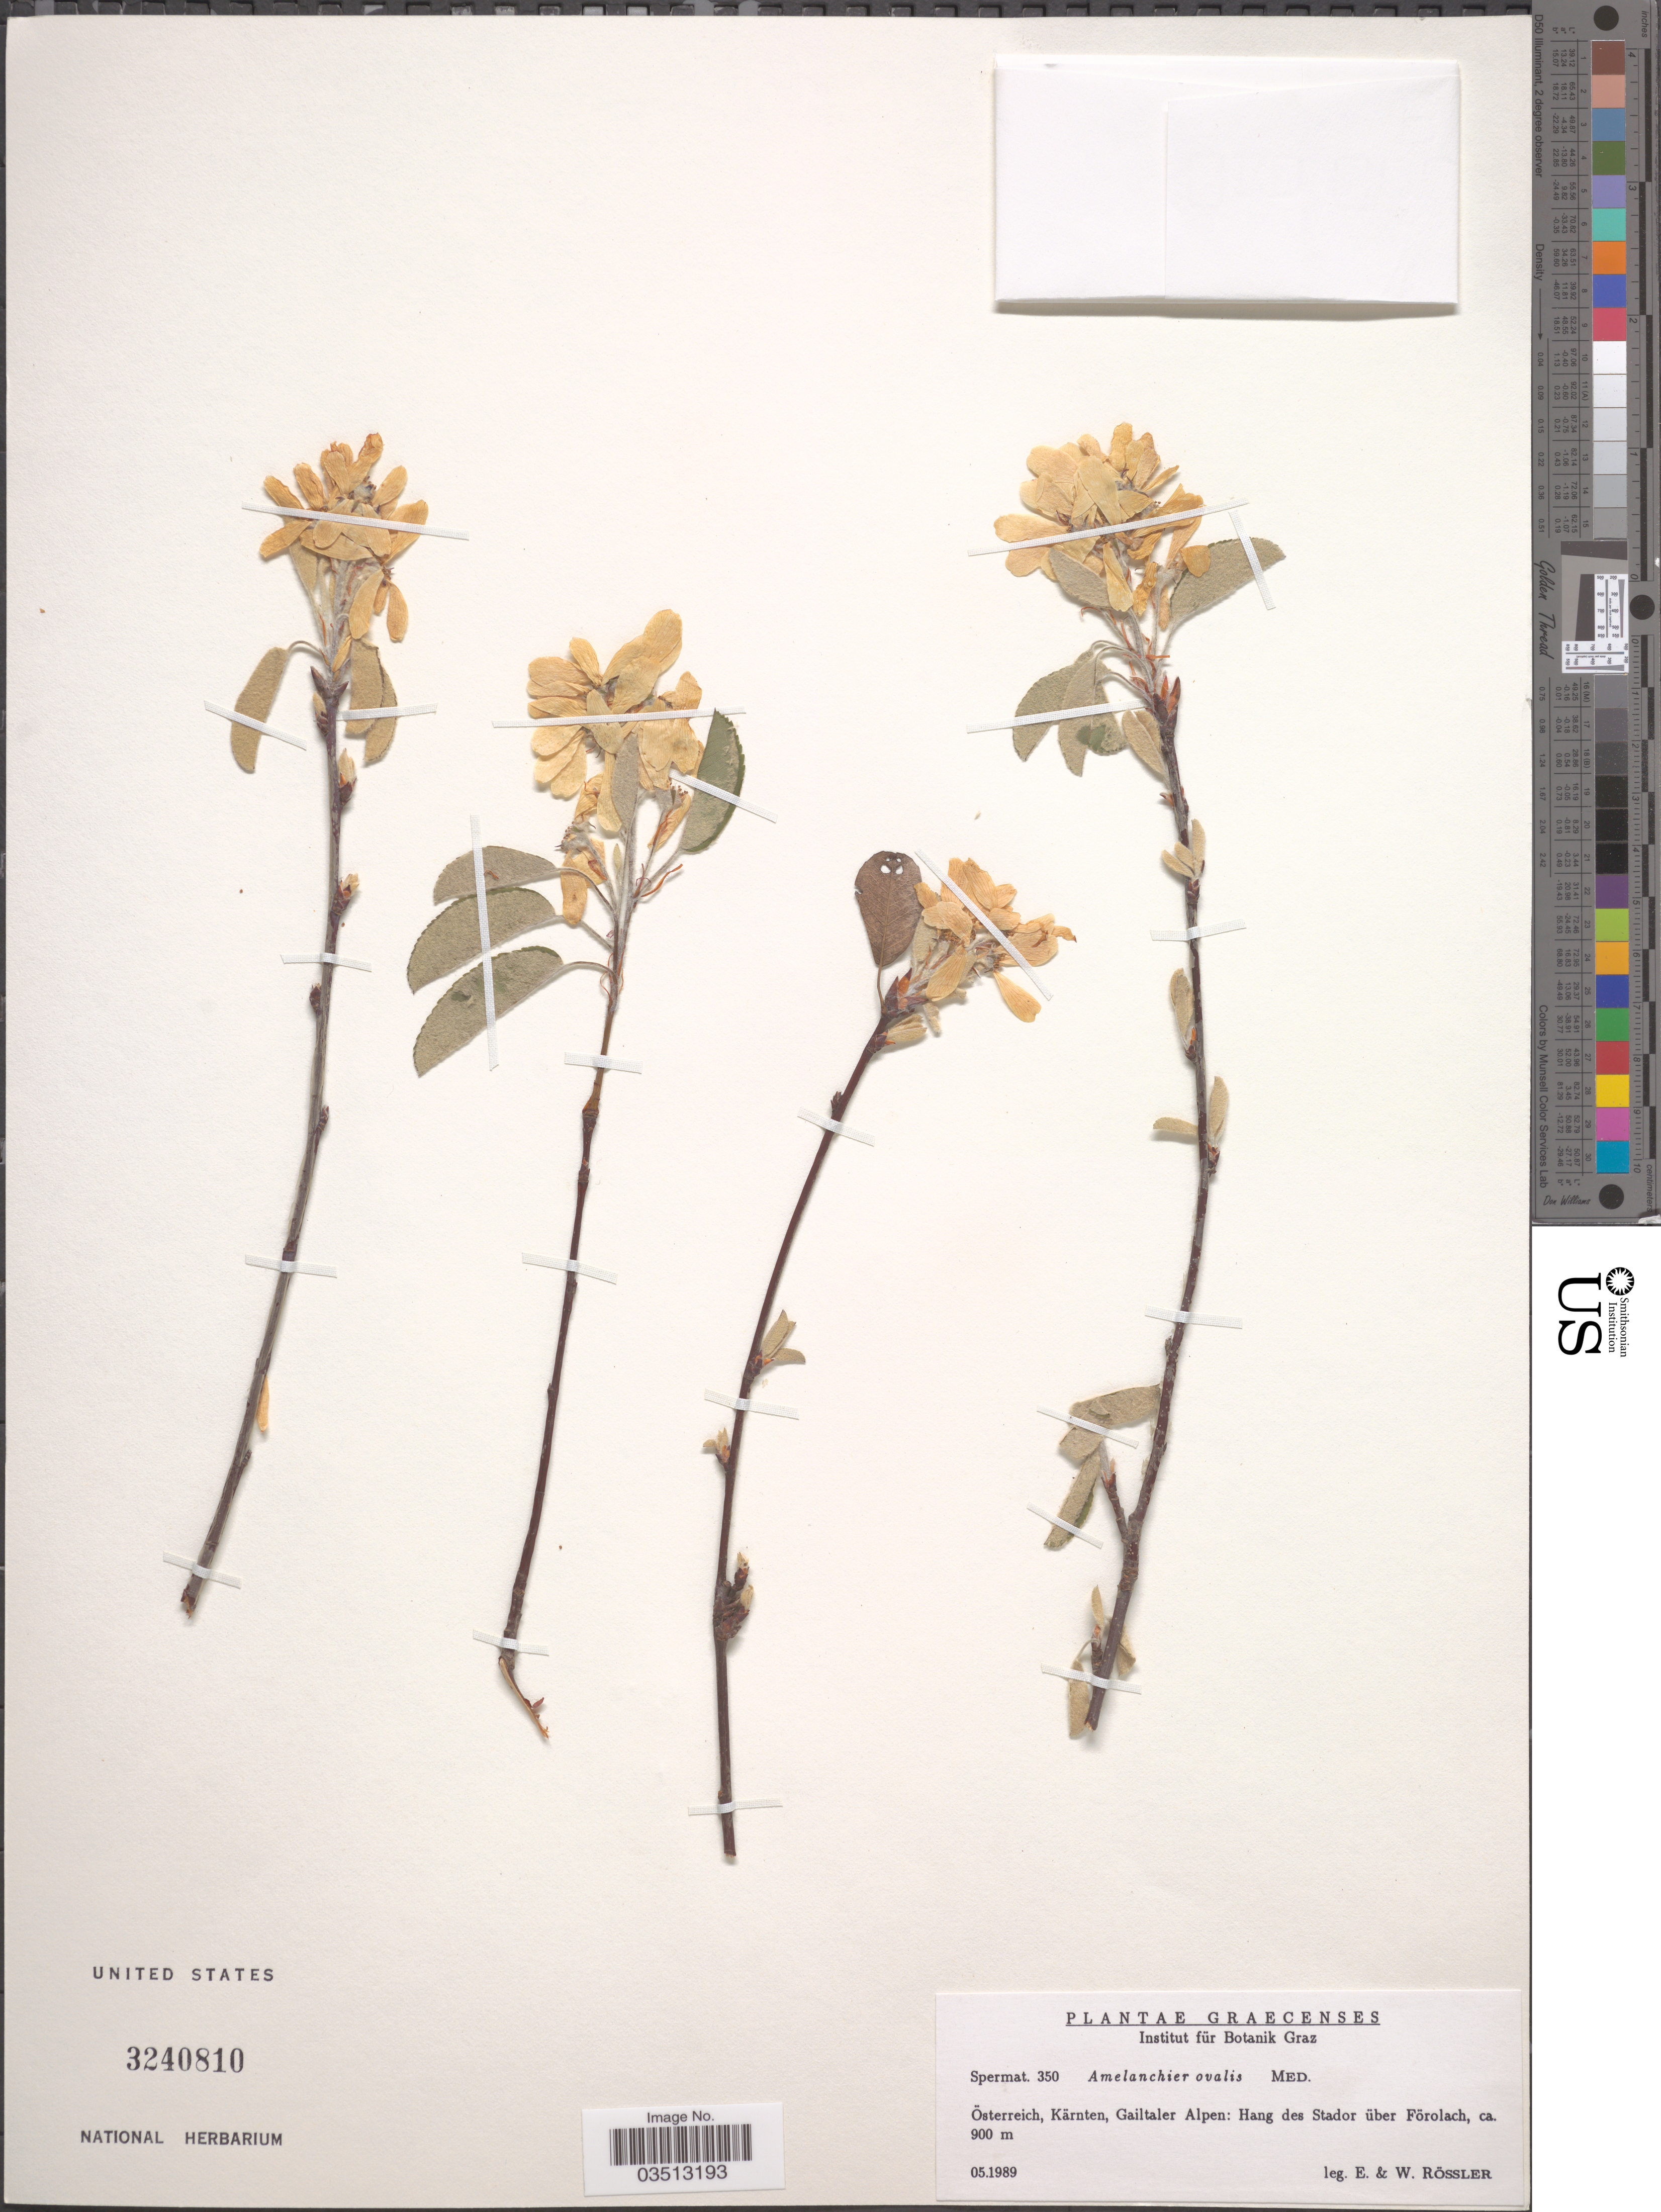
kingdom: Plantae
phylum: Tracheophyta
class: Magnoliopsida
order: Rosales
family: Rosaceae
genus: Amelanchier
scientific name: Amelanchier ovalis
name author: Medik.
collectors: Rössler, E. & Rössler, W.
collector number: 350?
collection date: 1989-05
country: Austria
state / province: Karnten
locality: Graecenses. Österreich, Gailtaler Alpen: Hang des Stador über Förolach.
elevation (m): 900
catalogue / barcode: US 3240810